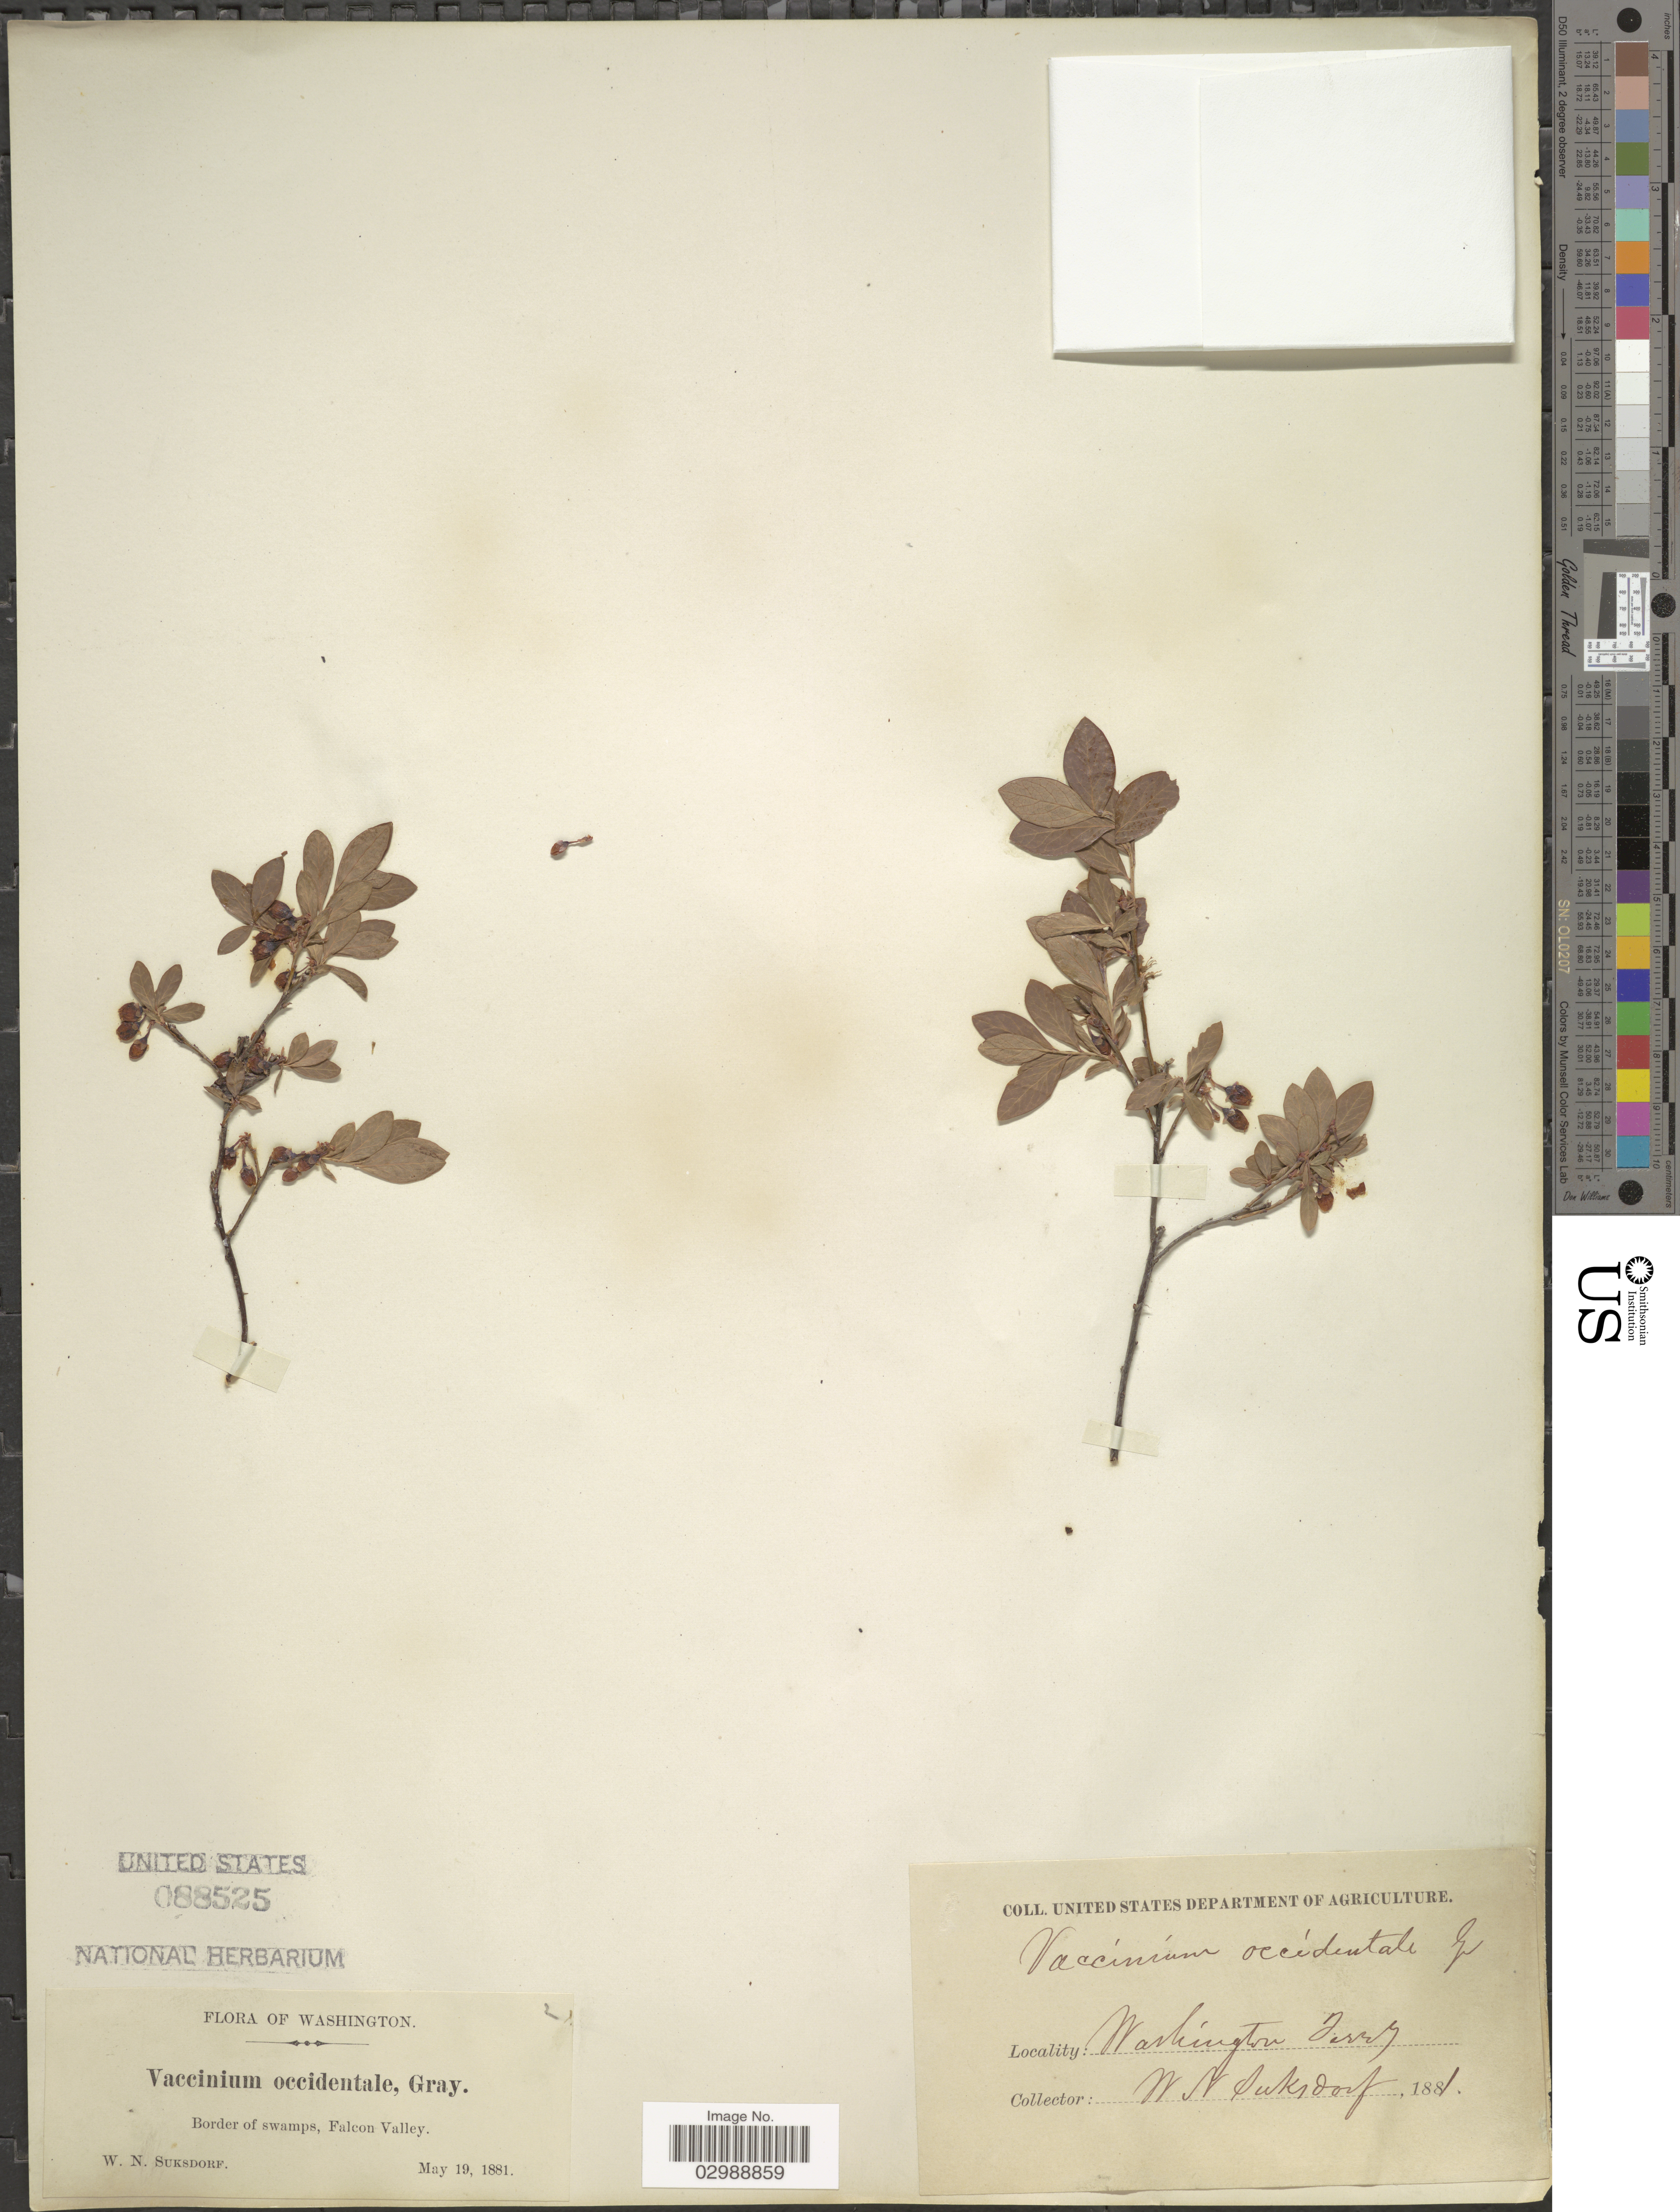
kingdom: Plantae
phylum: Tracheophyta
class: Magnoliopsida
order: Ericales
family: Ericaceae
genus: Vaccinium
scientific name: Vaccinium occidentale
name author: A. Gray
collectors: W. N. Suksdorf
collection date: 1881-05-19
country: United States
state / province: Washington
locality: Border of swamps, Falcon Valley.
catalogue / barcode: US 88525